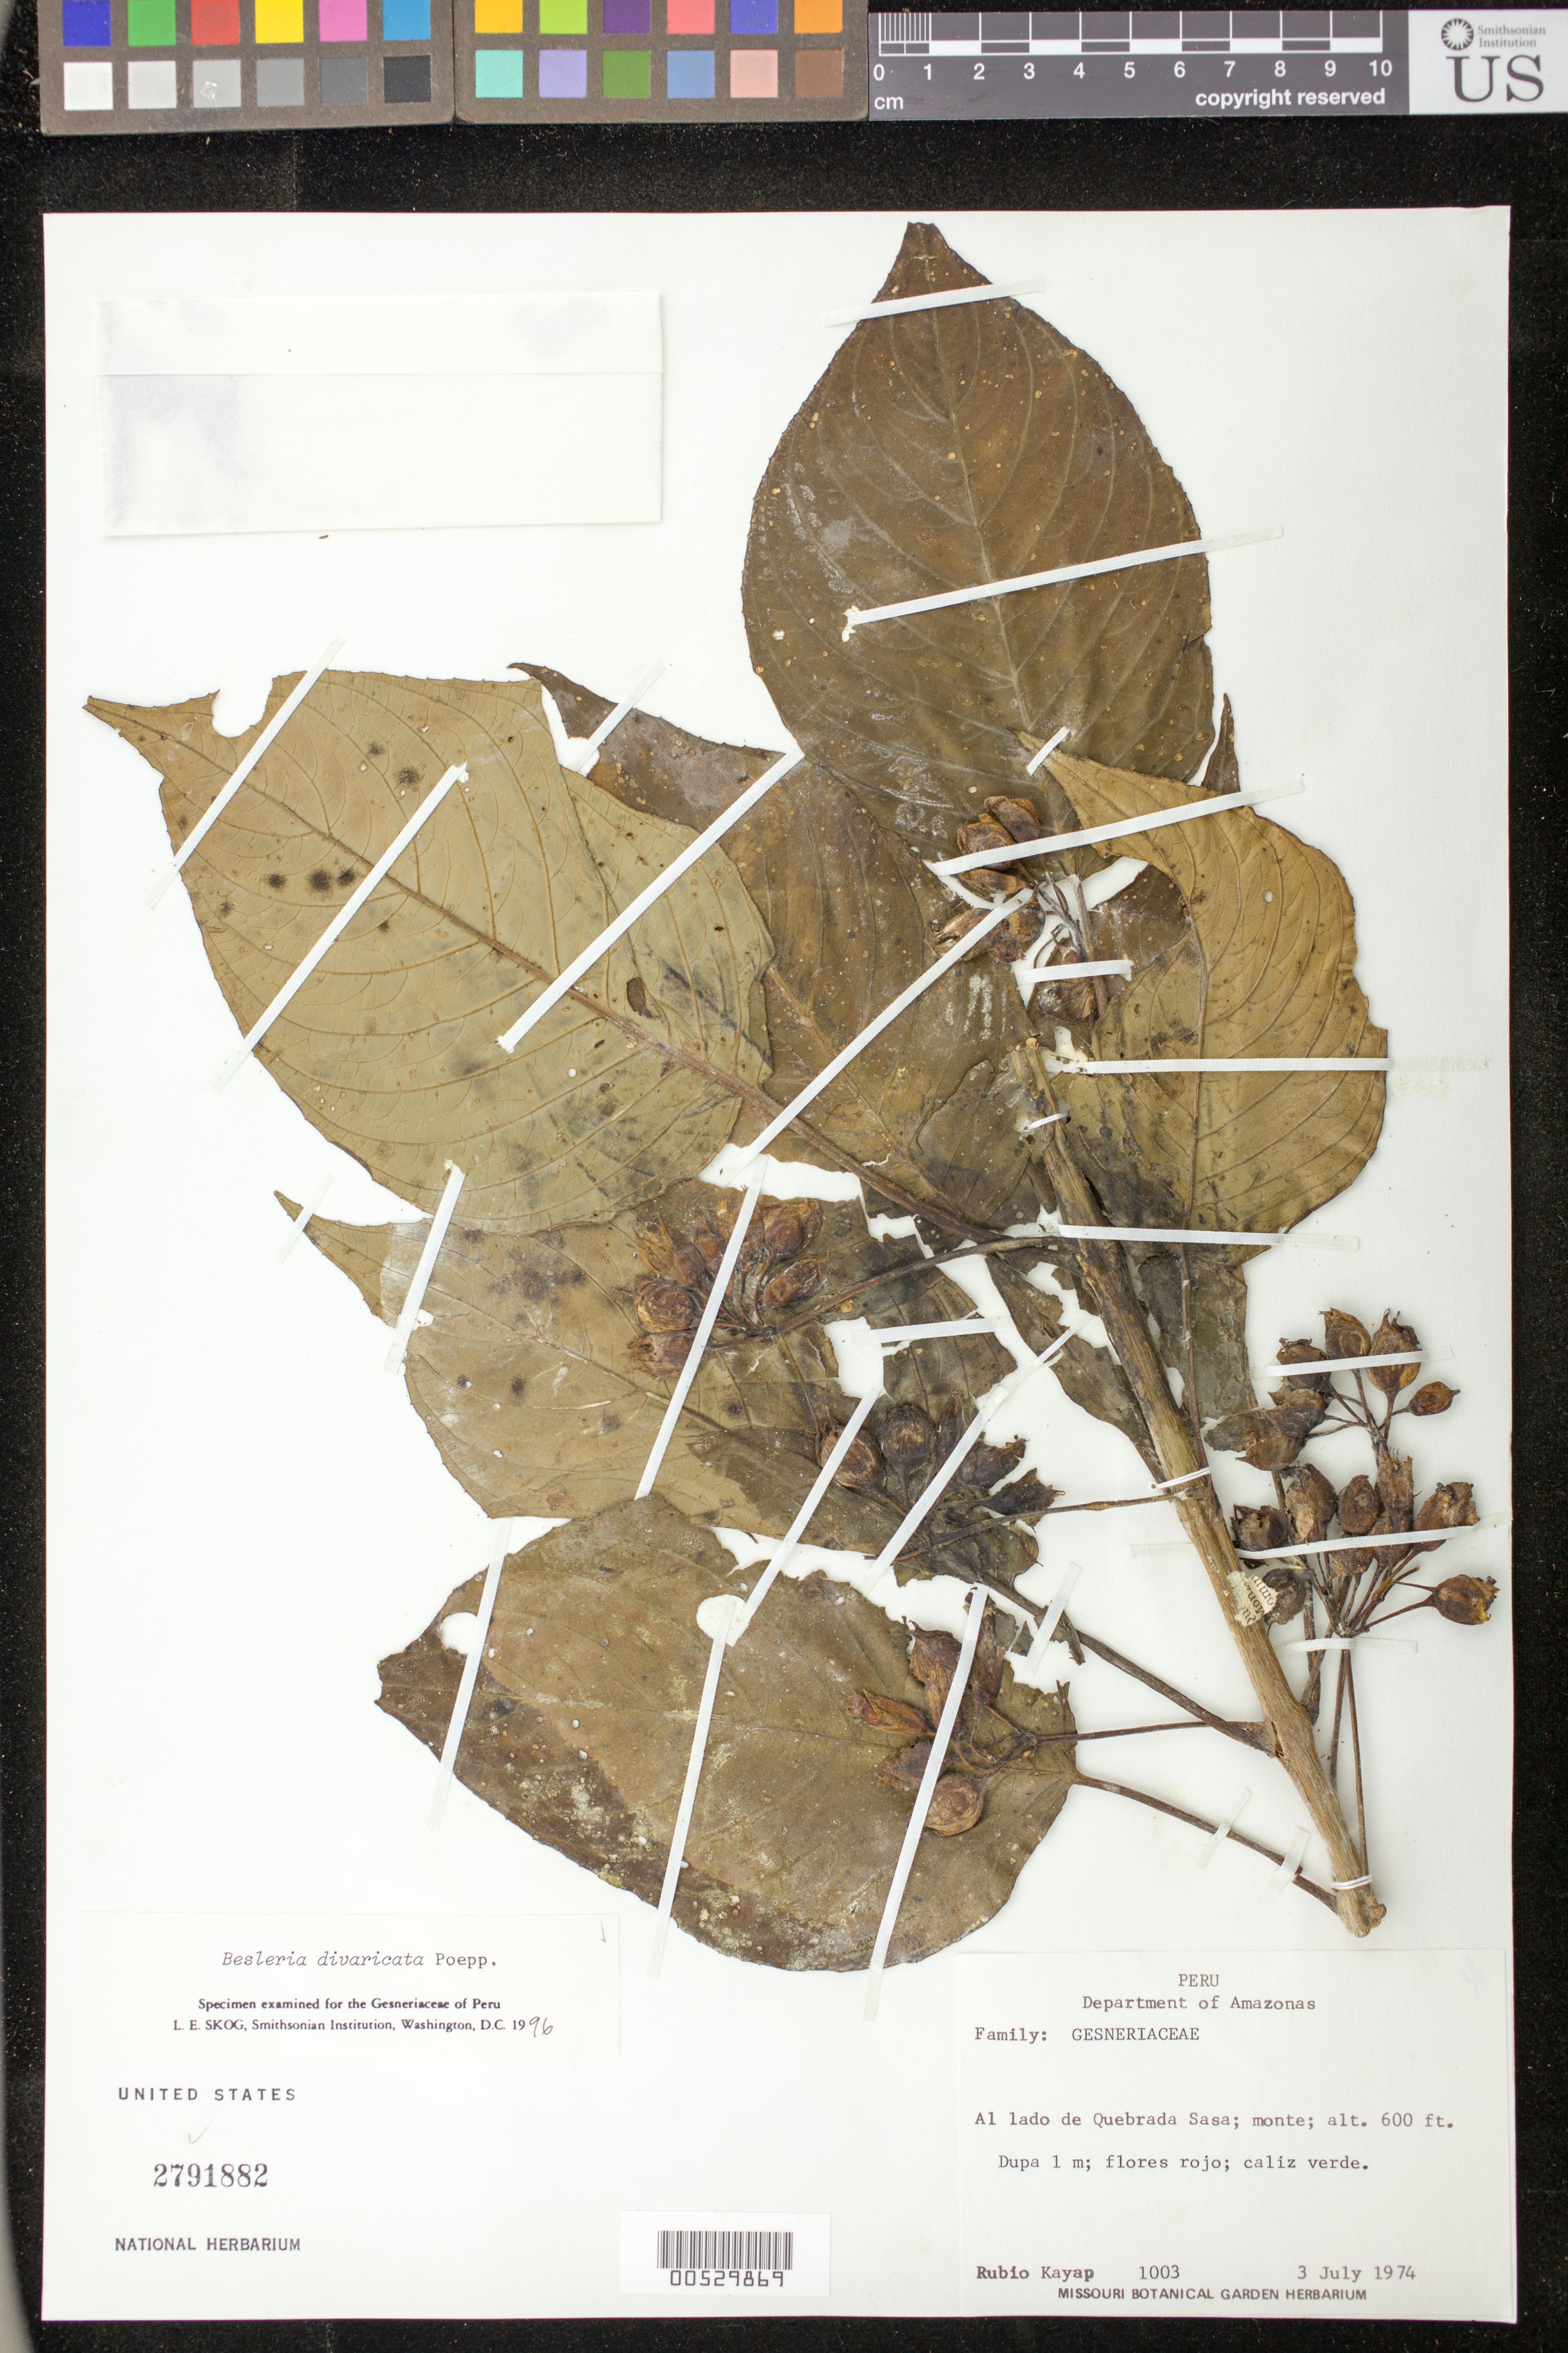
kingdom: Plantae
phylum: Tracheophyta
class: Magnoliopsida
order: Lamiales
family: Gesneriaceae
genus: Besleria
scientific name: Besleria divaricata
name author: Poepp.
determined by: Skog, Laurence E.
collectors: R. Kayap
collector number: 1003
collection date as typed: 03 Jul 1974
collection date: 1974-07-03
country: Peru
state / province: Amazonas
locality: Al lado de Quebrada Sasa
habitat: Monte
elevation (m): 183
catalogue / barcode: US 2791882